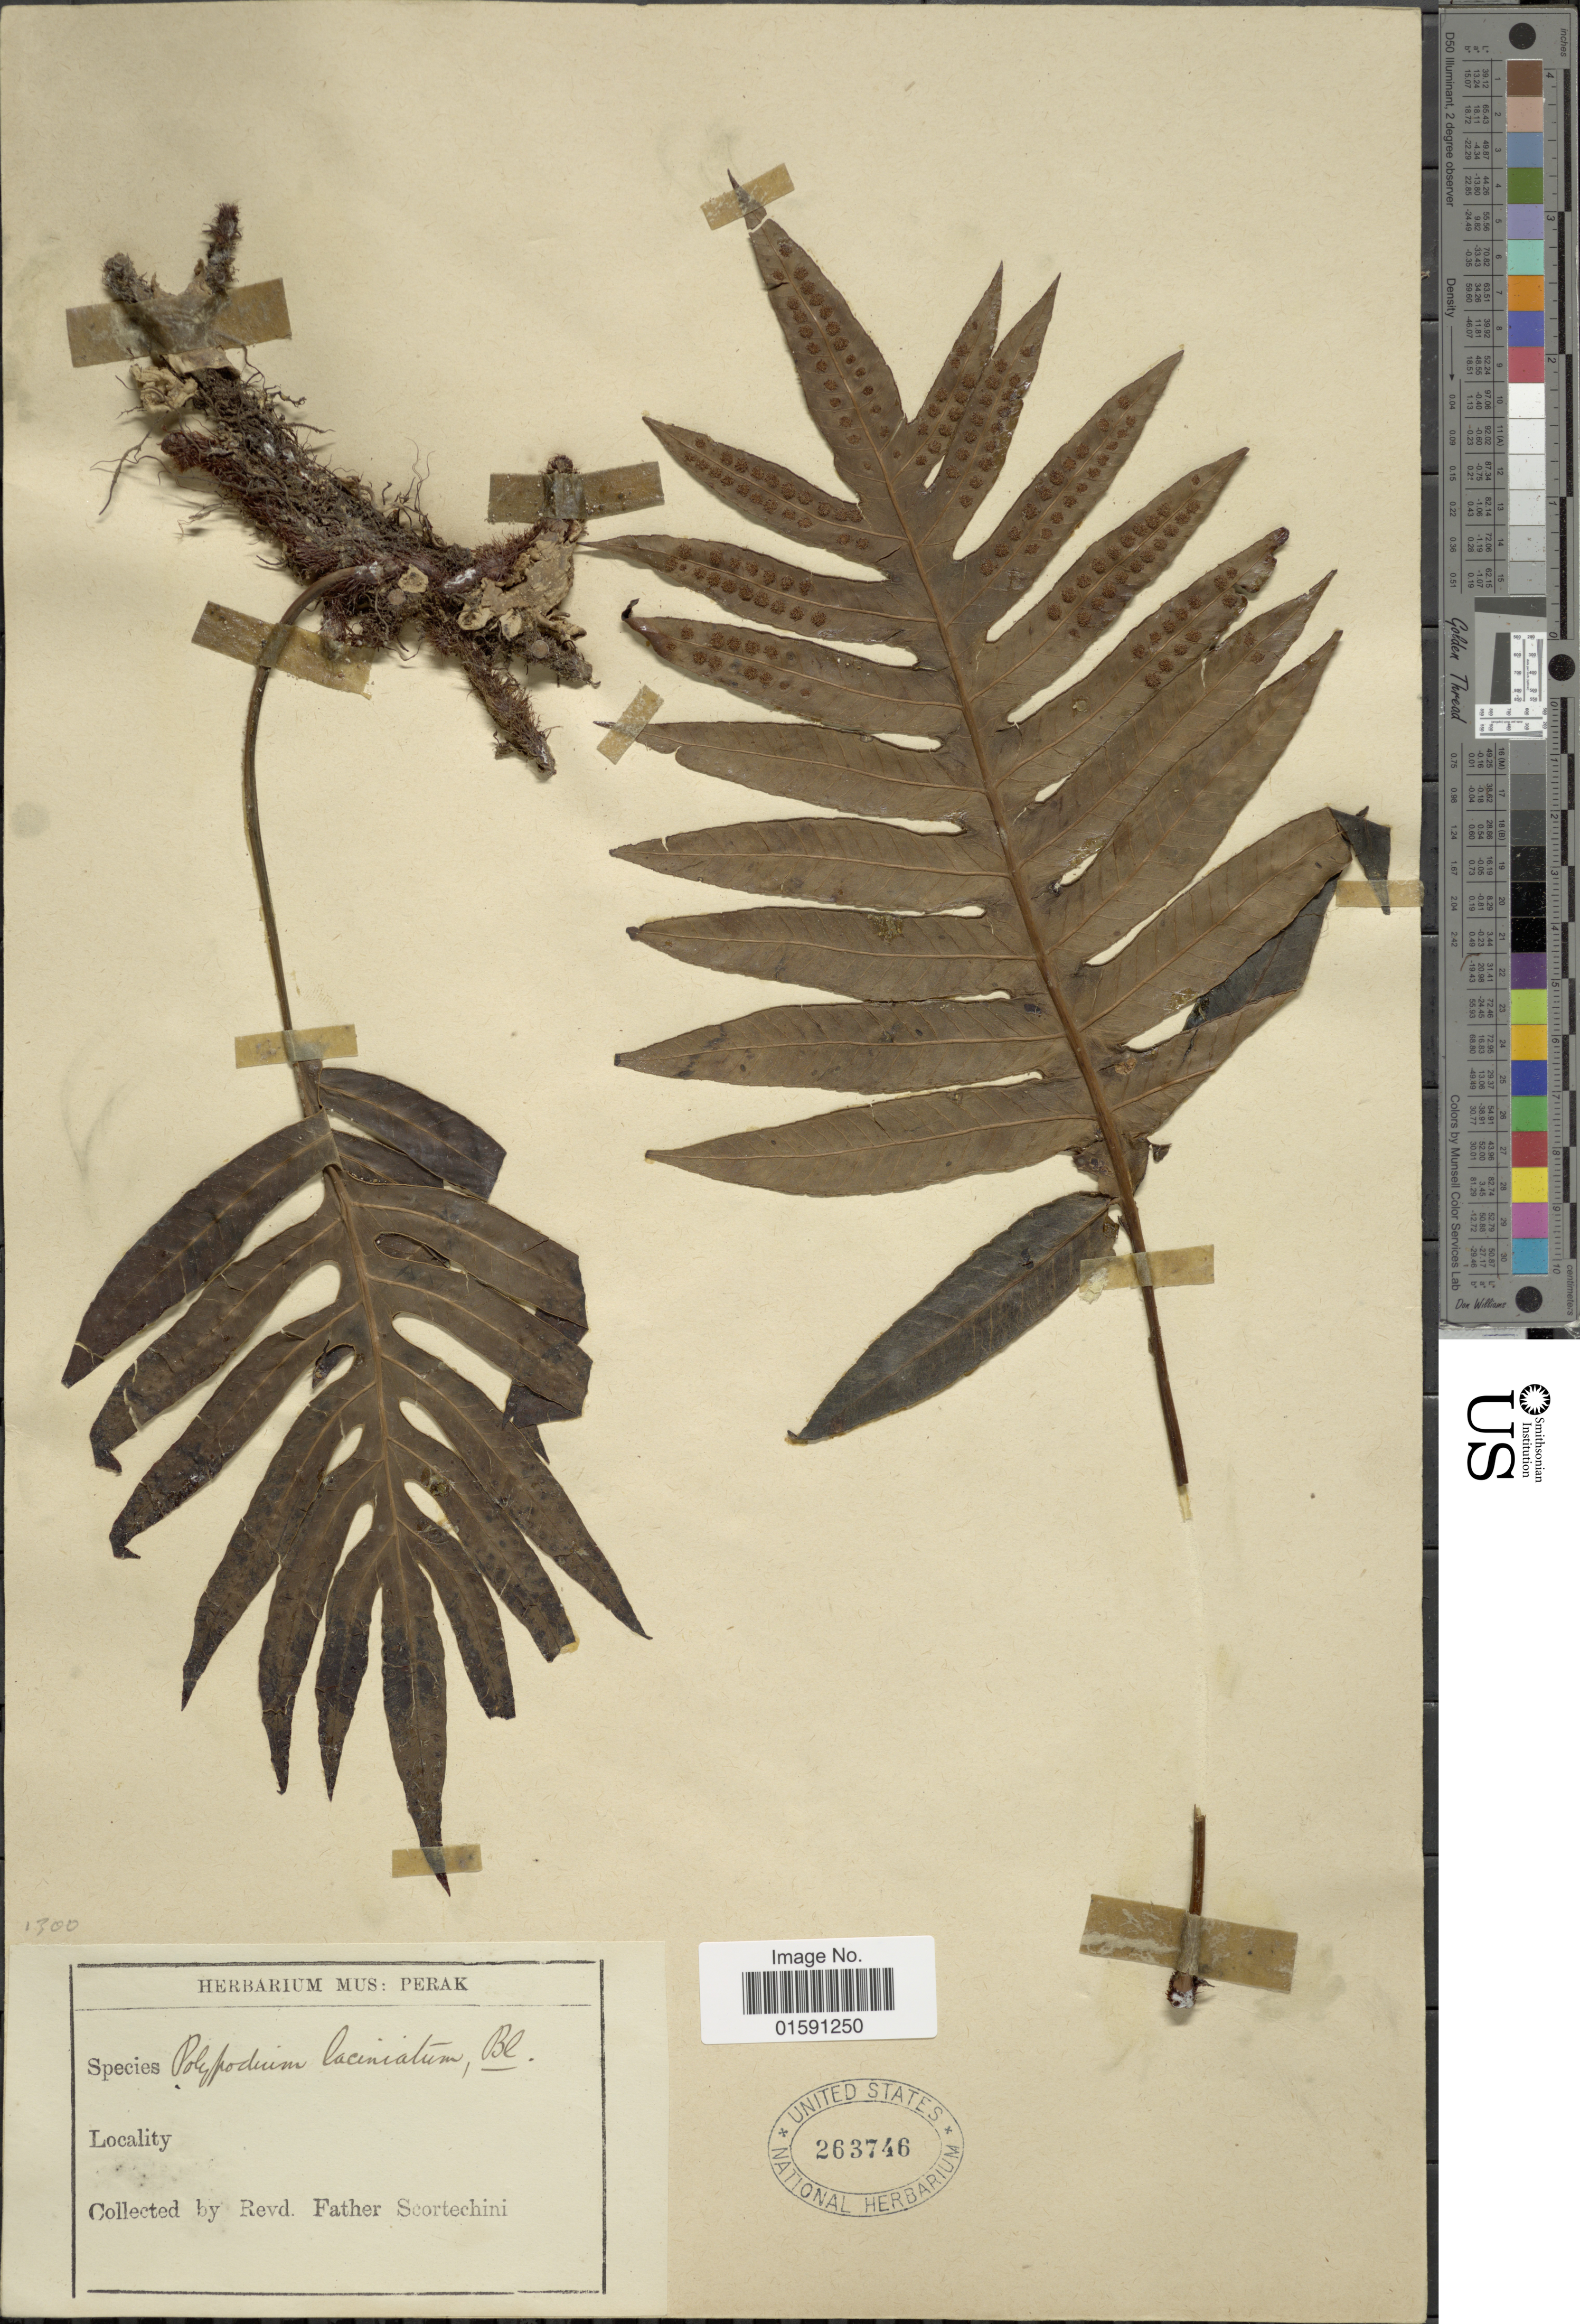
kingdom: Plantae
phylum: Tracheophyta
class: Polypodiopsida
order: Polypodiales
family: Polypodiaceae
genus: Selliguea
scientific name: Selliguea laciniata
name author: (C. Presl) Hovenkamp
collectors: Fr. Scortechini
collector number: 1300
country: Malaysia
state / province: Perak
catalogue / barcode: US 263746